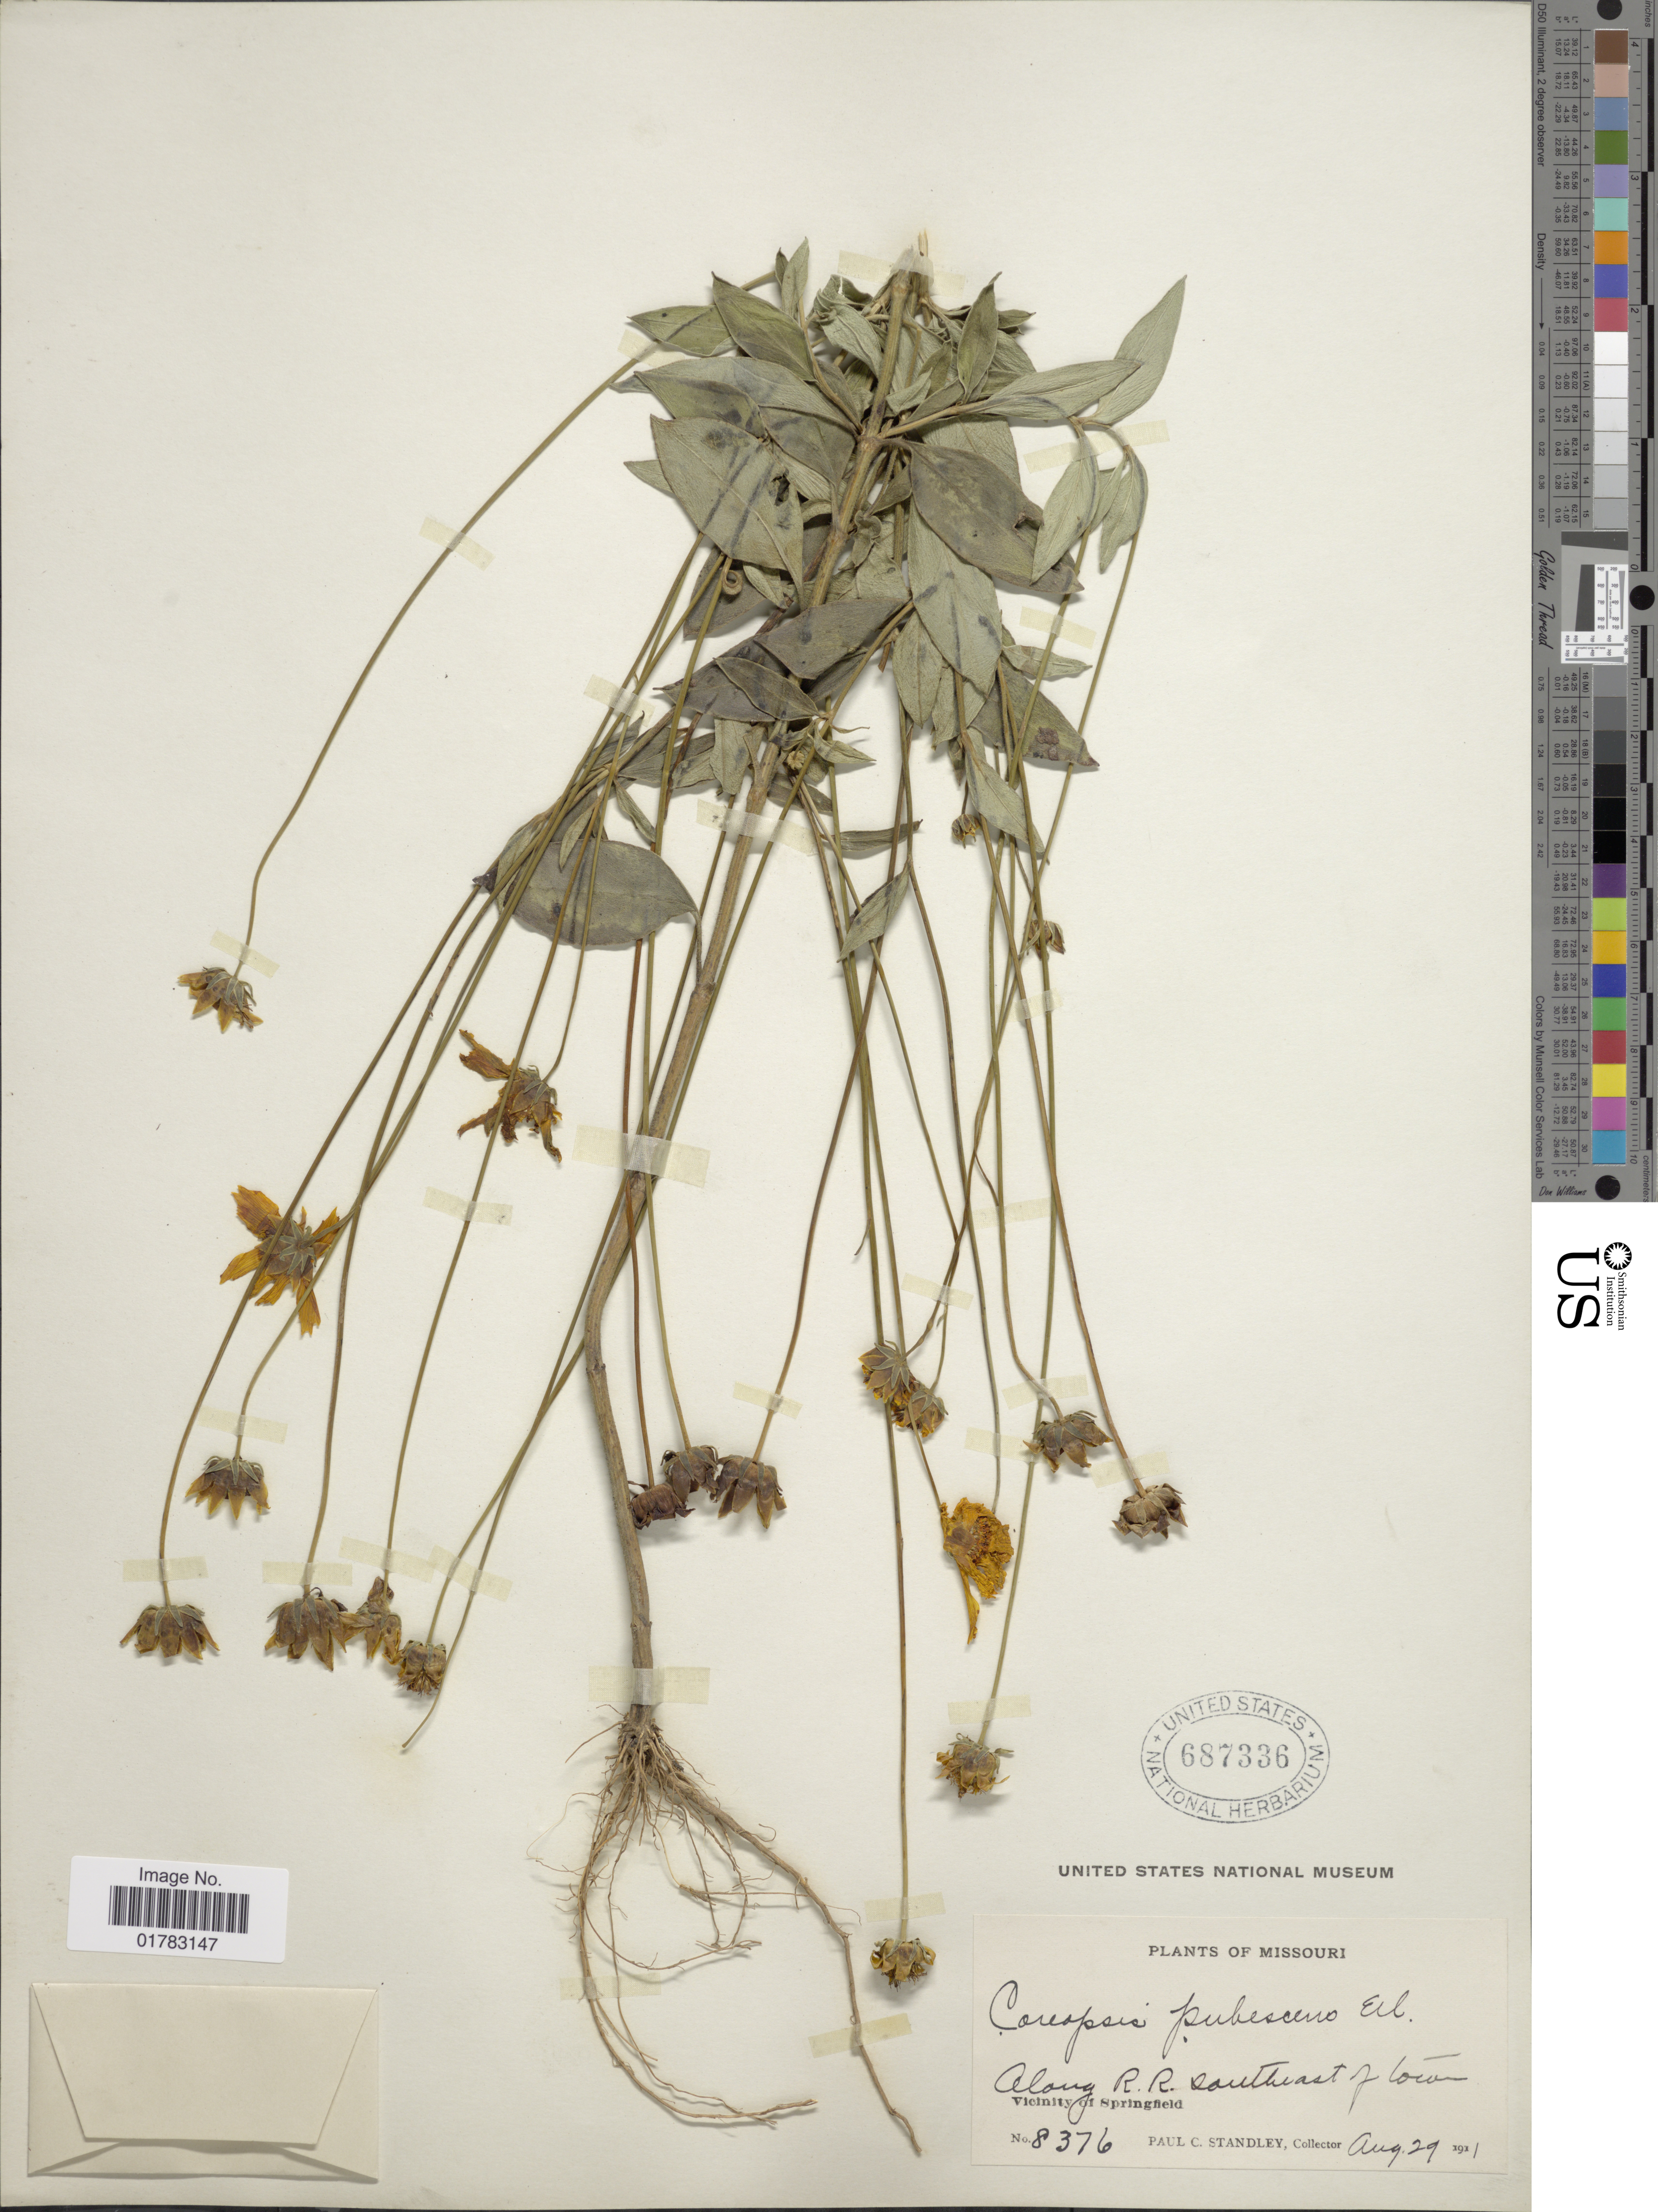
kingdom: Plantae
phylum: Tracheophyta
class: Magnoliopsida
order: Asterales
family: Asteraceae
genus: Coreopsis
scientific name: Coreopsis pubescens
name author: Elliott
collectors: P. C. Standley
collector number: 8376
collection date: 1911-08-29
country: United States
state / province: Missouri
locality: Along R.R. southeast of town, vicinity of Springfield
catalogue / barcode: US 687336